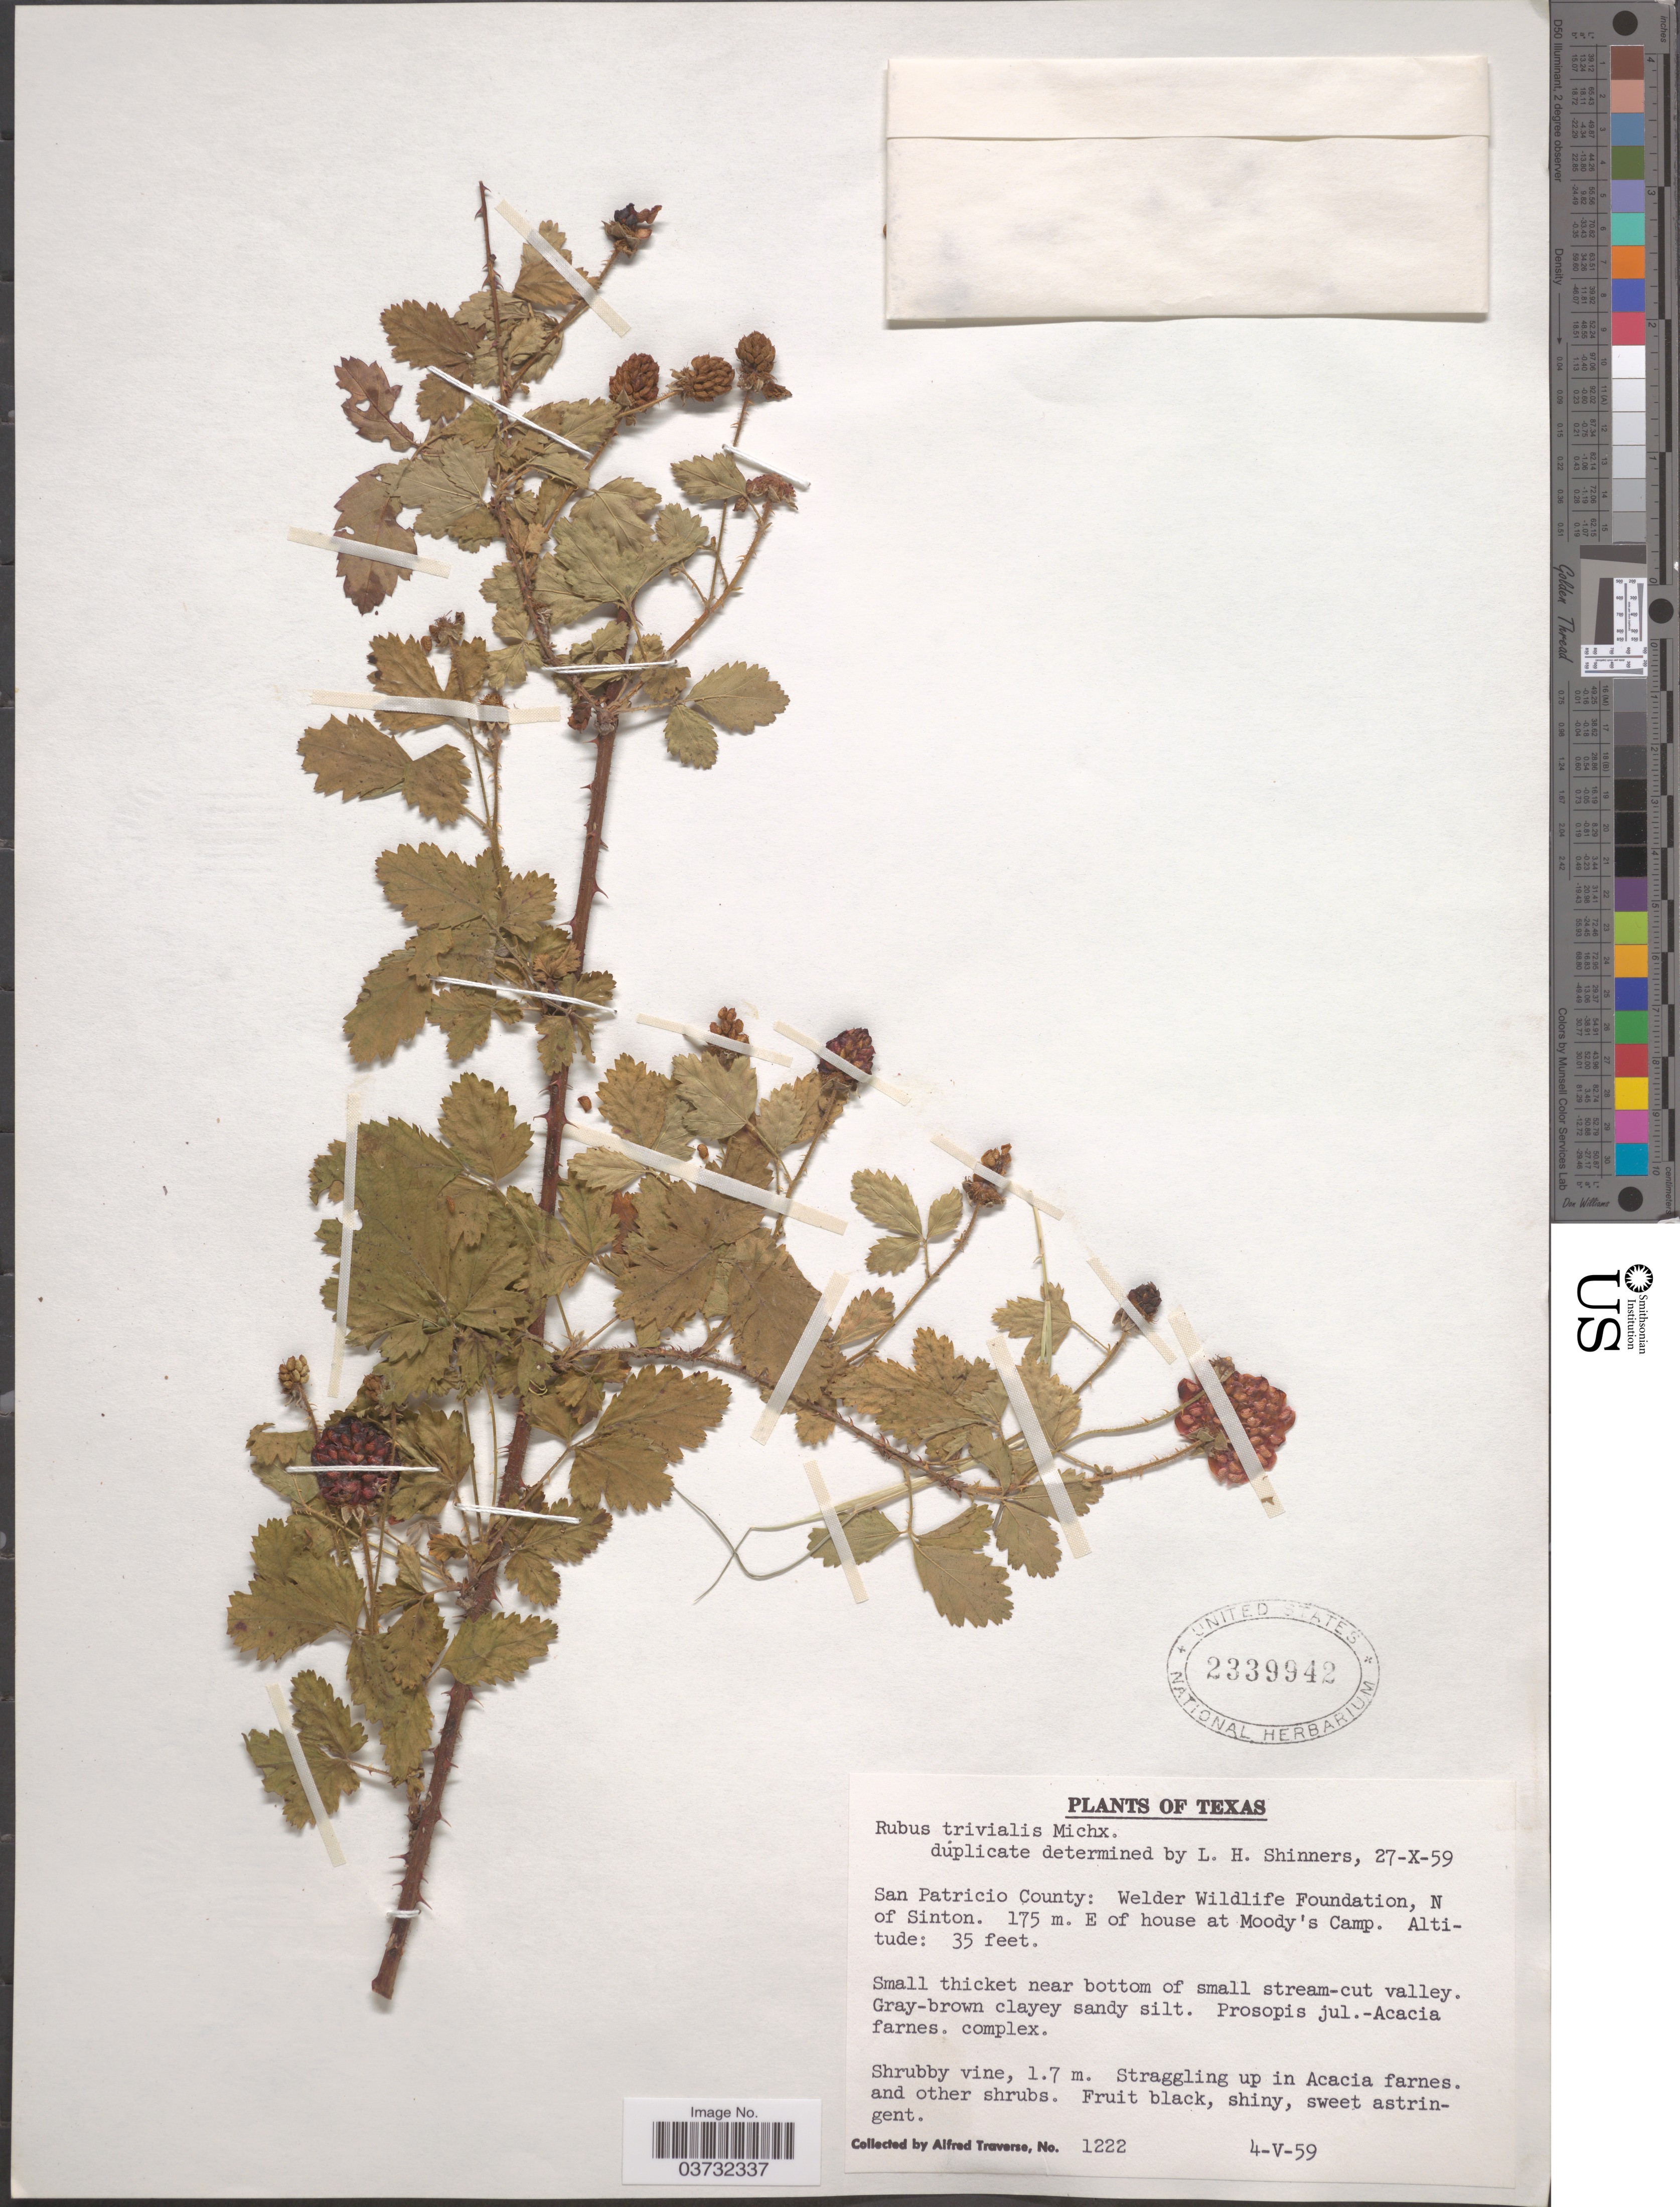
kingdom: Plantae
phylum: Tracheophyta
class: Magnoliopsida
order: Rosales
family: Rosaceae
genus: Rubus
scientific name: Rubus trivialis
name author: Michx.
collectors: A. Traverse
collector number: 1222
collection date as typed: Transcribed d/m/y: 4/5/59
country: United States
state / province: Texas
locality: San Patricio County: Welder Wildlife Foundation, N of Sinton. 175 m. E of house at Moody's Camp.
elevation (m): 11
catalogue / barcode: US 2339942